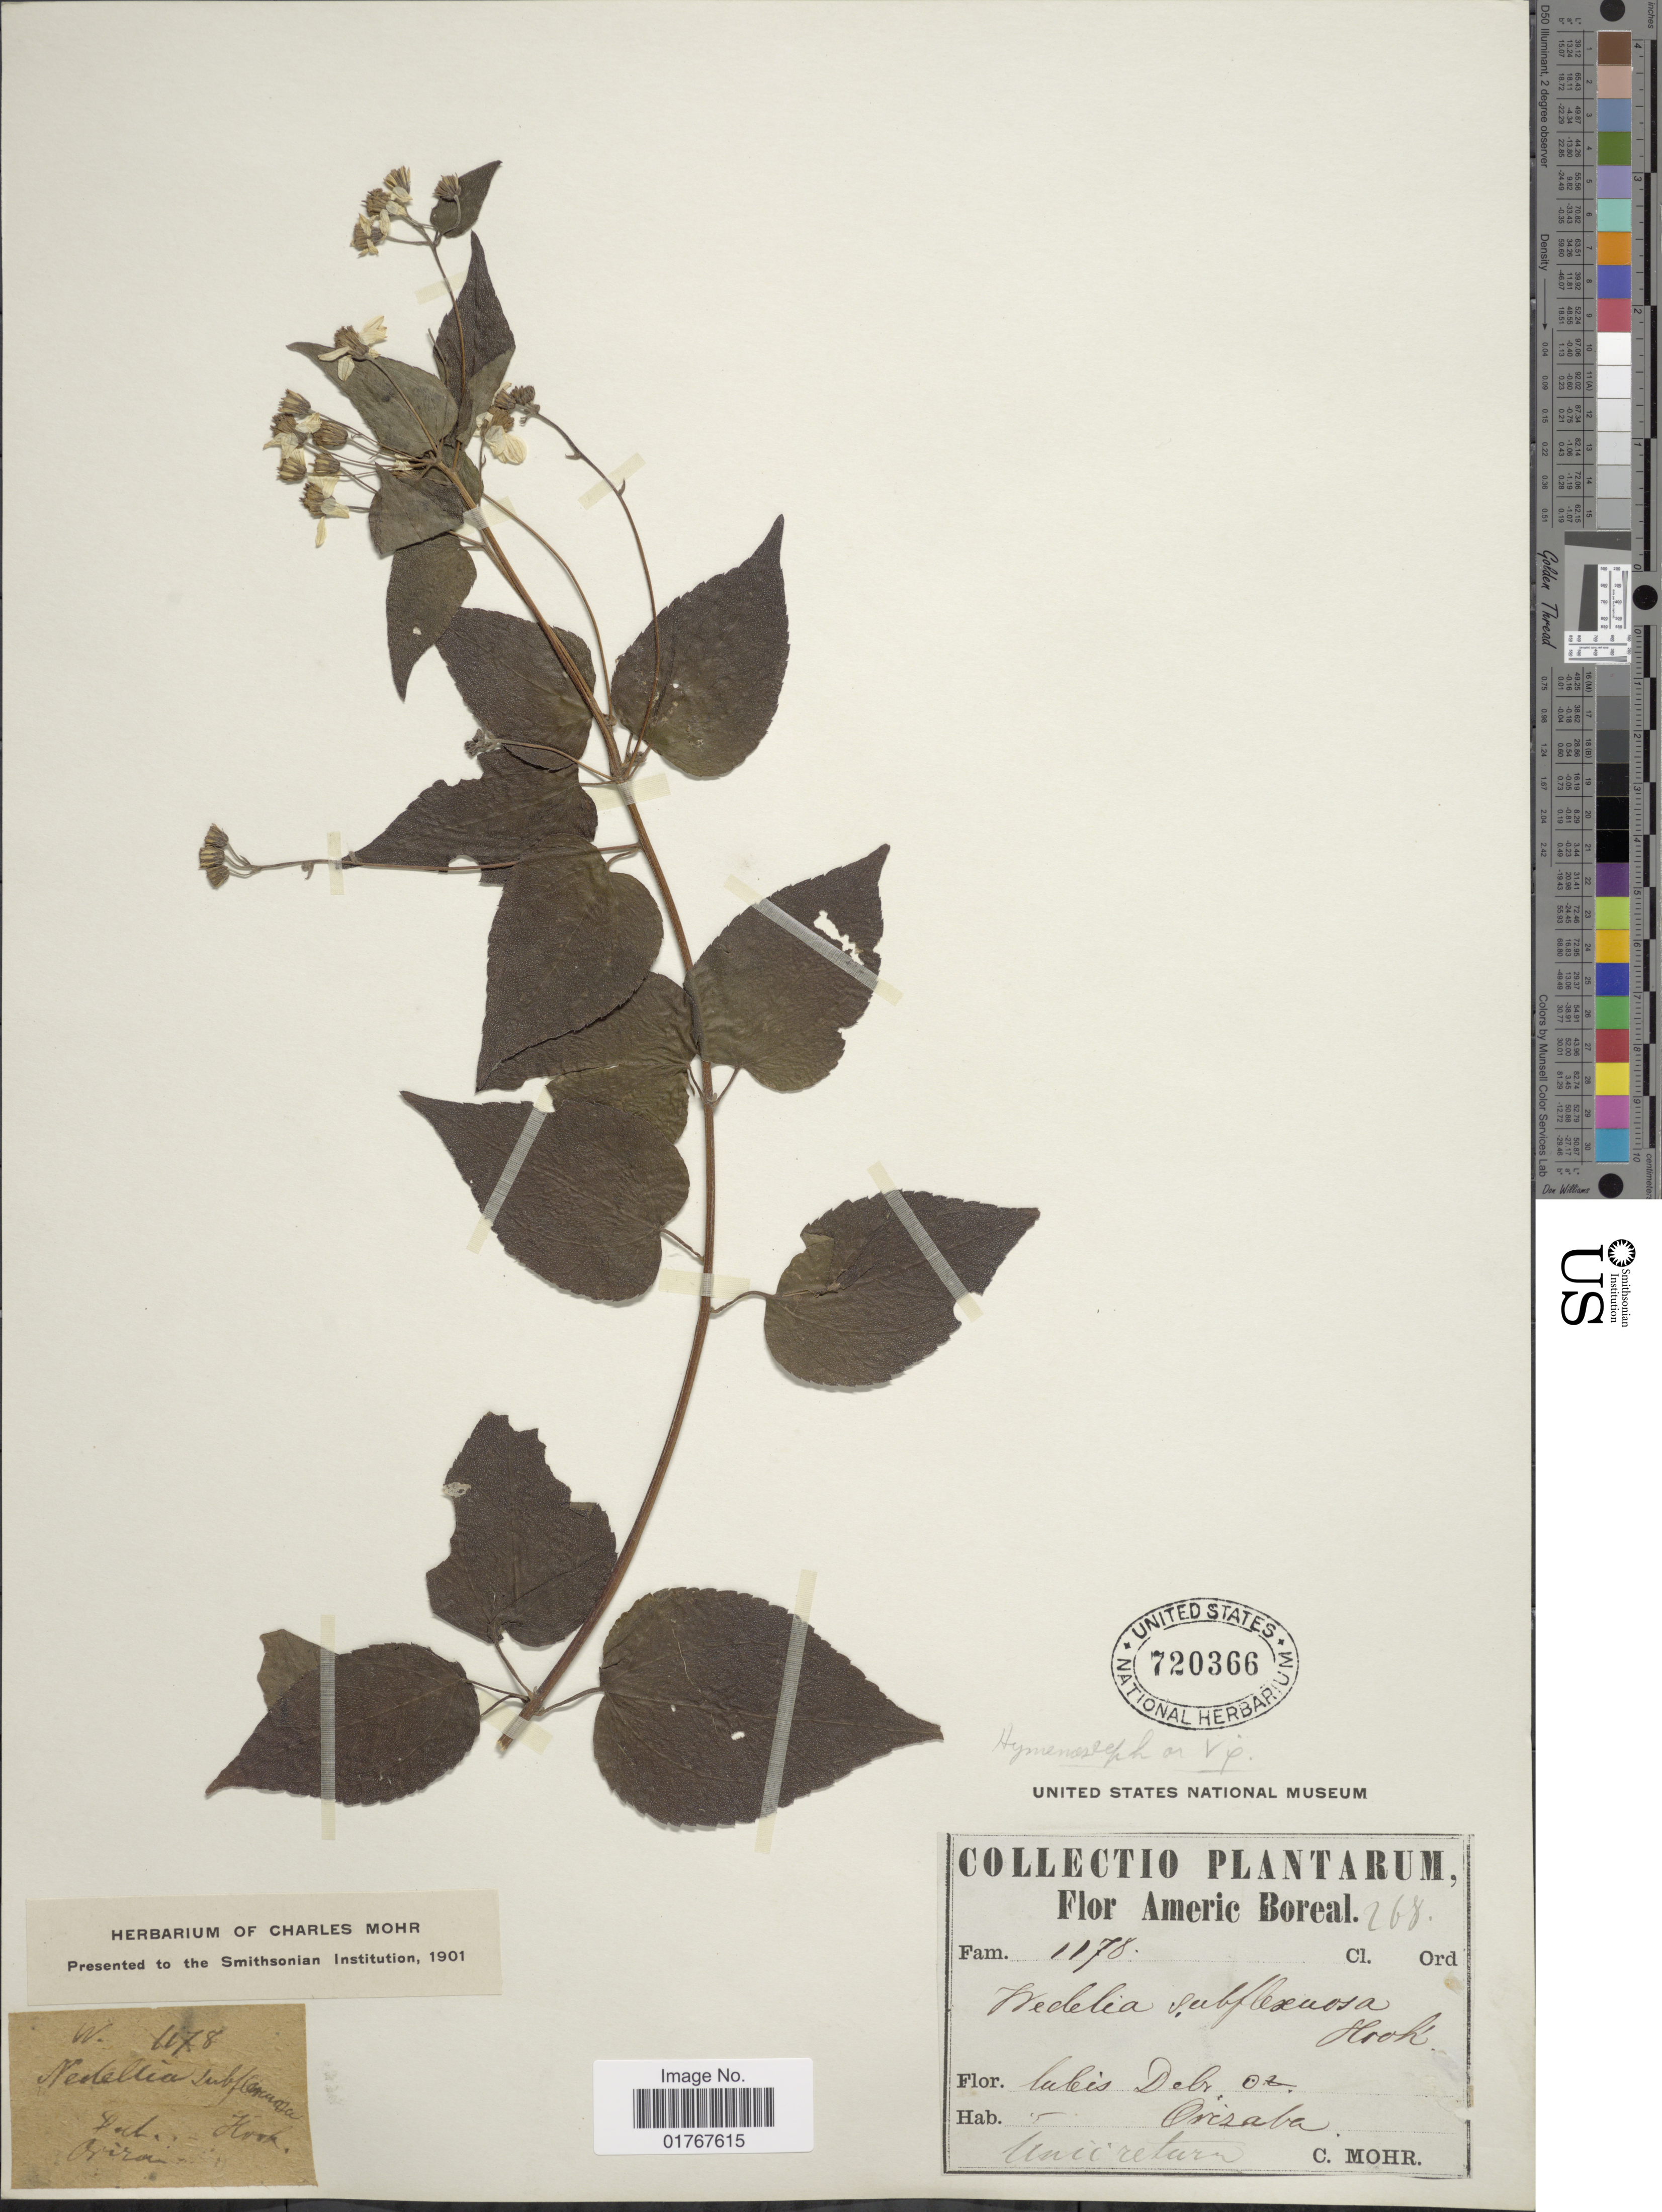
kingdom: Plantae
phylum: Tracheophyta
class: Magnoliopsida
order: Asterales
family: Asteraceae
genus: Viguiera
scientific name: Viguiera cordata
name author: (Hook. & Arn.) D'Arcy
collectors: C. T. Mohr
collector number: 1178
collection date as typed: Transcribed d/m/y: /12/2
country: Mexico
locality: Lubis, Orizaba [illegible text]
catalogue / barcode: US 720366